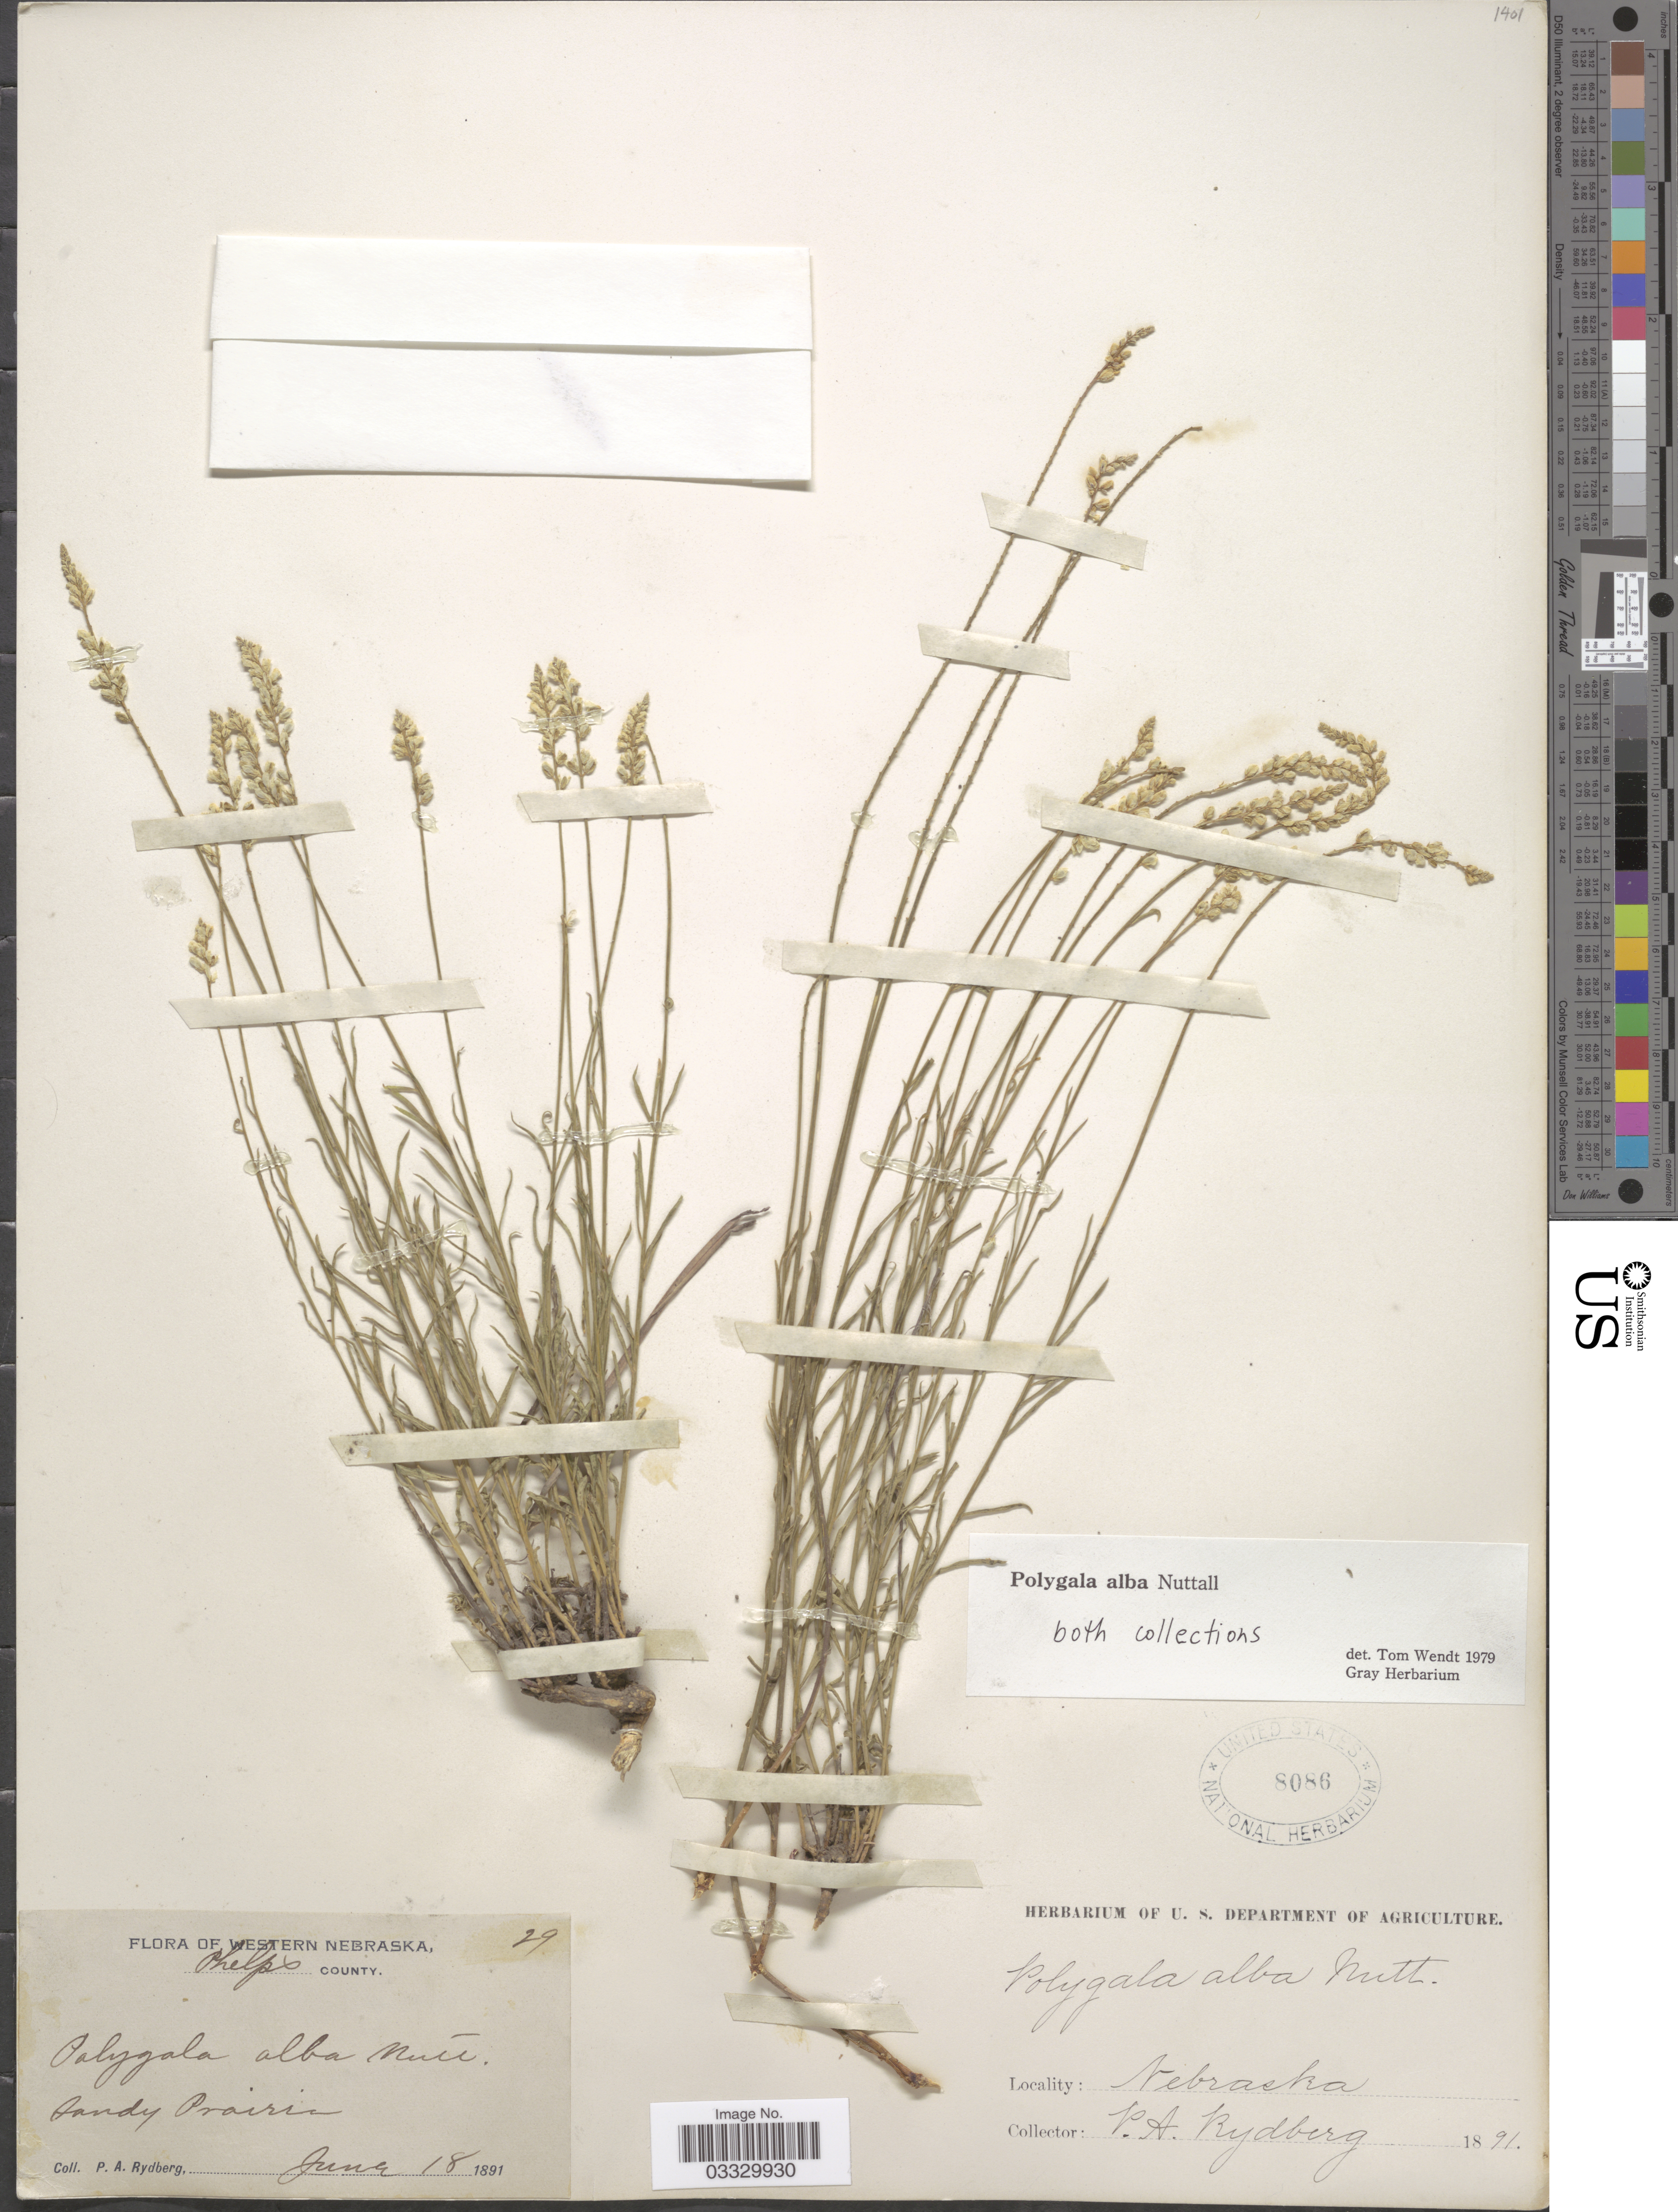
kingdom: Plantae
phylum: Tracheophyta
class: Magnoliopsida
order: Fabales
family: Polygalaceae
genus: Polygala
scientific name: Polygala alba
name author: Nutt.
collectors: P. A. Rydberg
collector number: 29*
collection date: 1891-06-18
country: United States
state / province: Nebraska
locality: Western Nebraska, Phelps County.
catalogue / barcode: US 8086